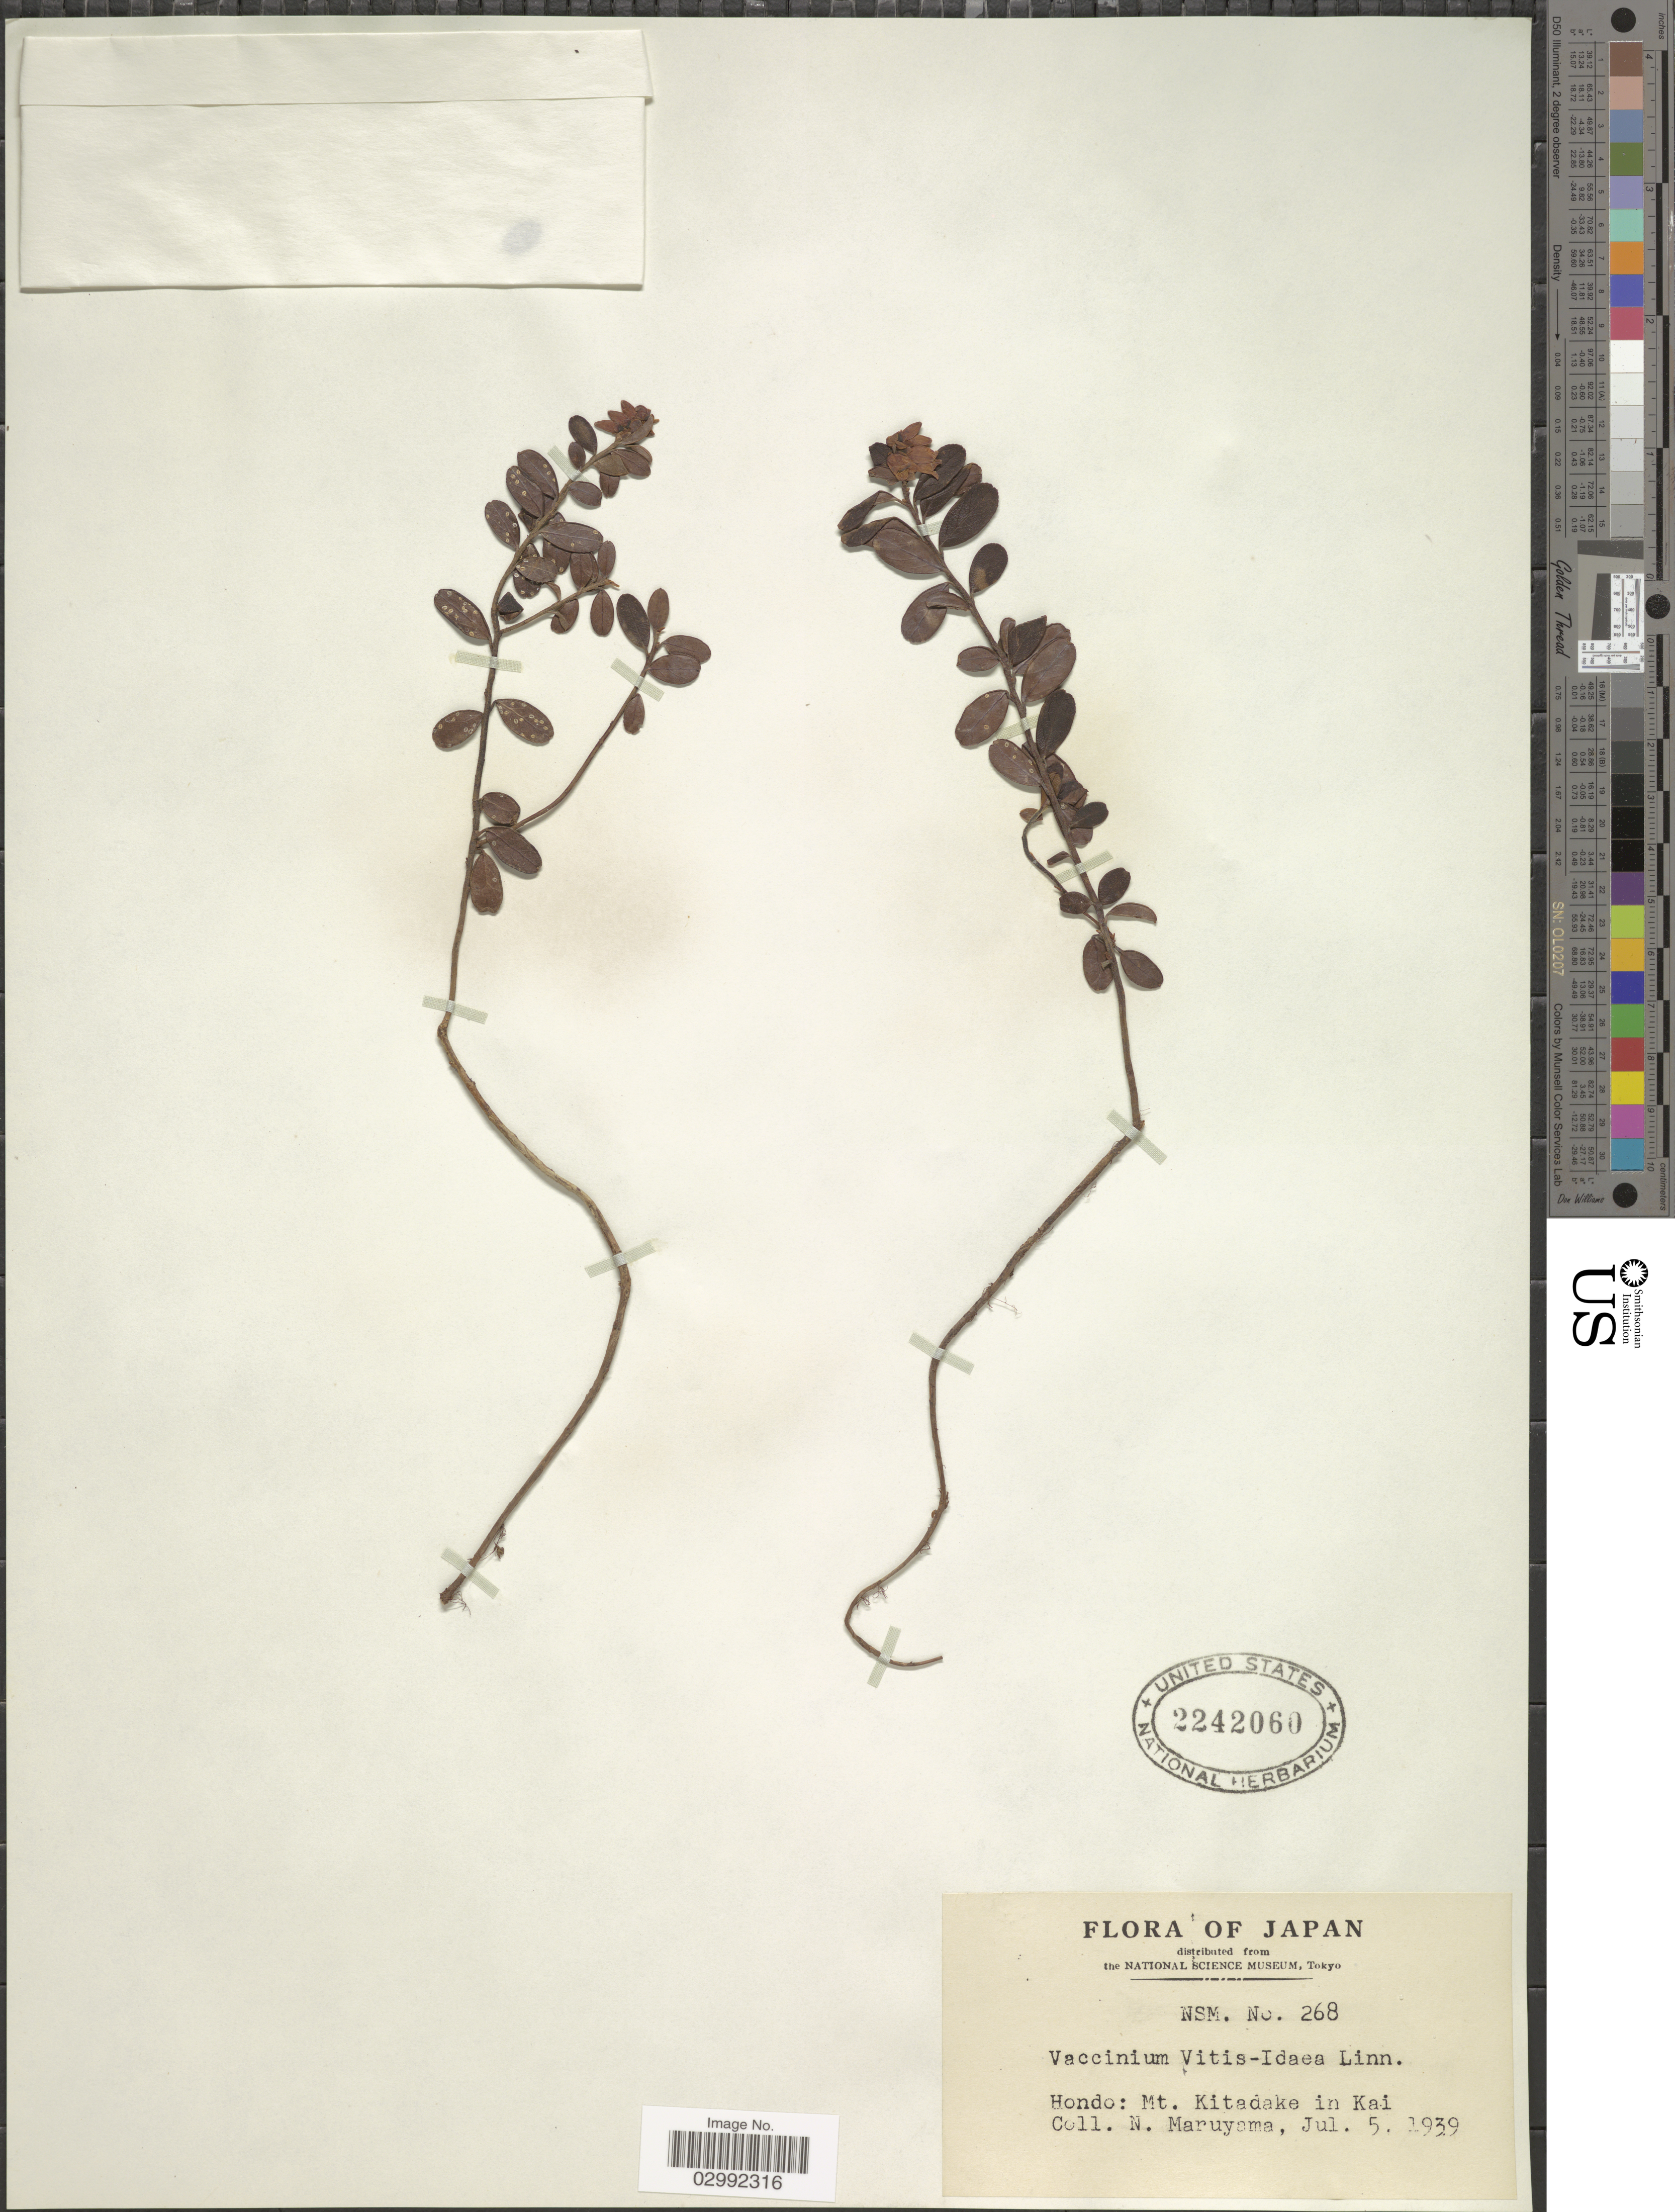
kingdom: Plantae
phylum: Tracheophyta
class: Magnoliopsida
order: Ericales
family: Ericaceae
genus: Vaccinium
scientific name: Vaccinium vitis-idaea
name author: L.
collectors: N. Maruyama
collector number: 268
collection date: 1939-07-05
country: Japan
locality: Hondo: Mt. Kitadake in Kai.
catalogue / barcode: US 2242060